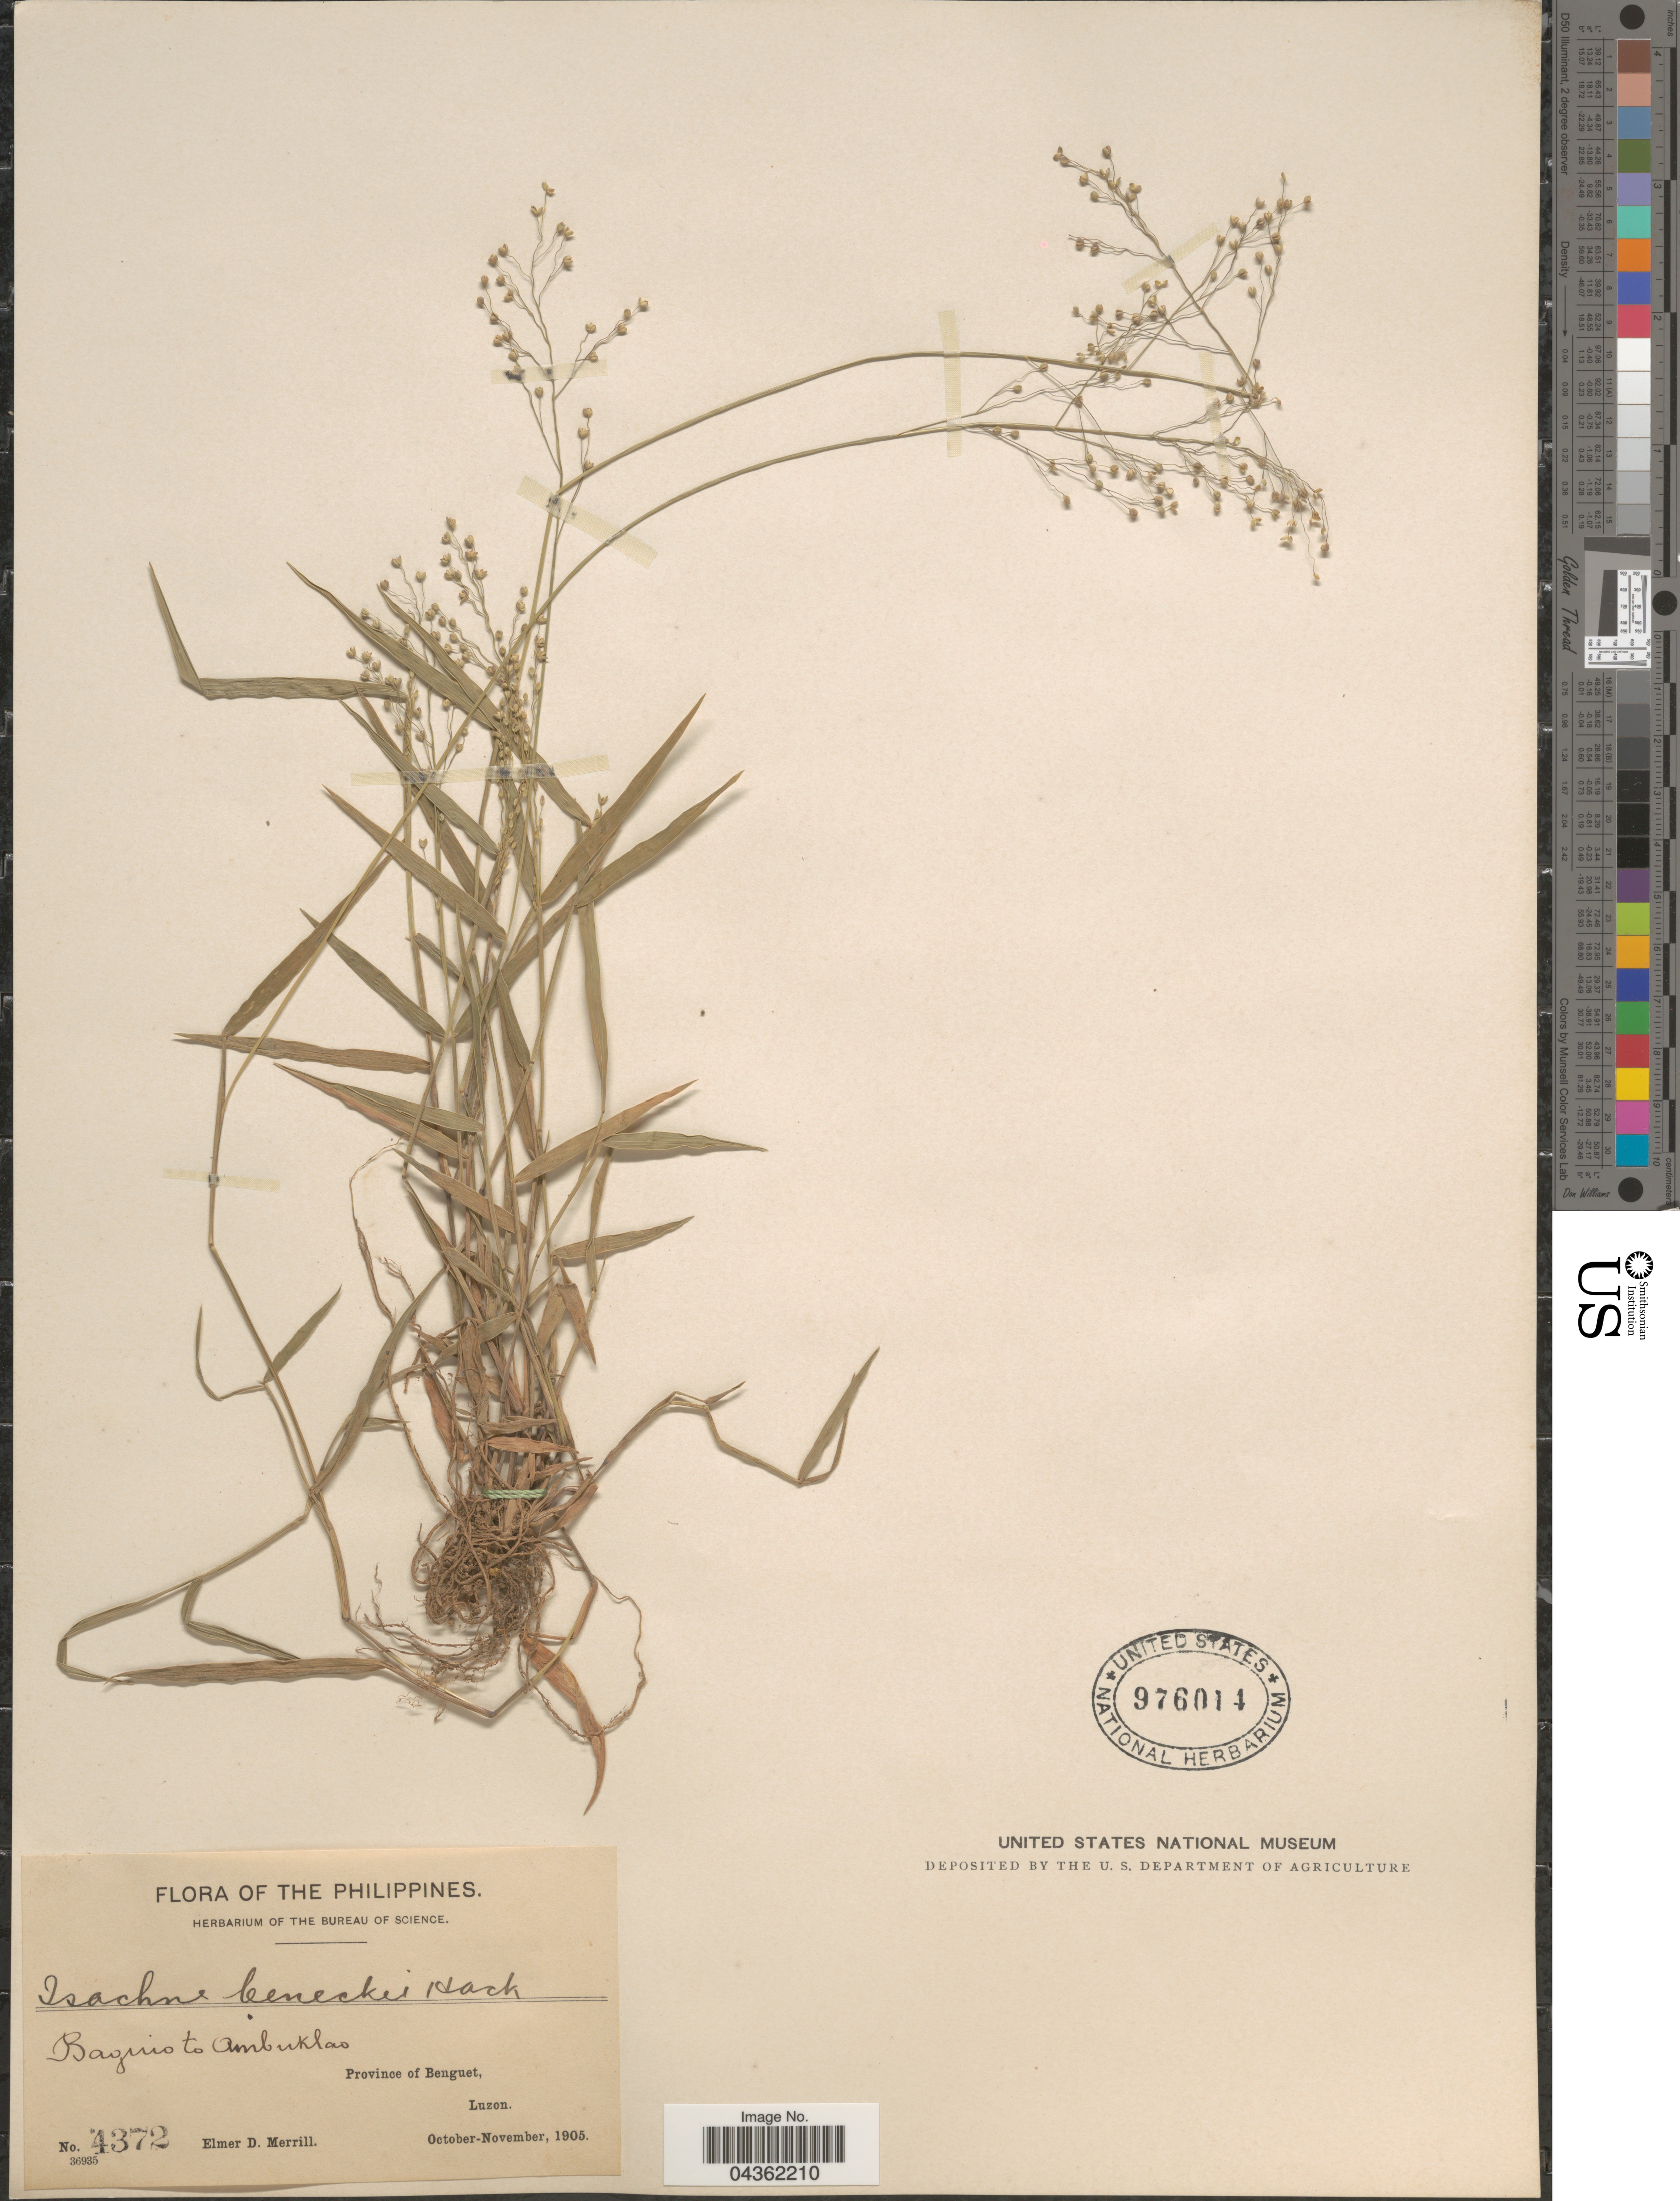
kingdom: Plantae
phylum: Tracheophyta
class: Liliopsida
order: Poales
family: Poaceae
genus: Isachne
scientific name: Isachne clarkei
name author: Hook. f.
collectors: E. D. Merrill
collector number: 4372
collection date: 1905-10/1905-11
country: Philippines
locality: Baguio to Ambuklao. Province of Benguet, Luzon.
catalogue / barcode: US 976014